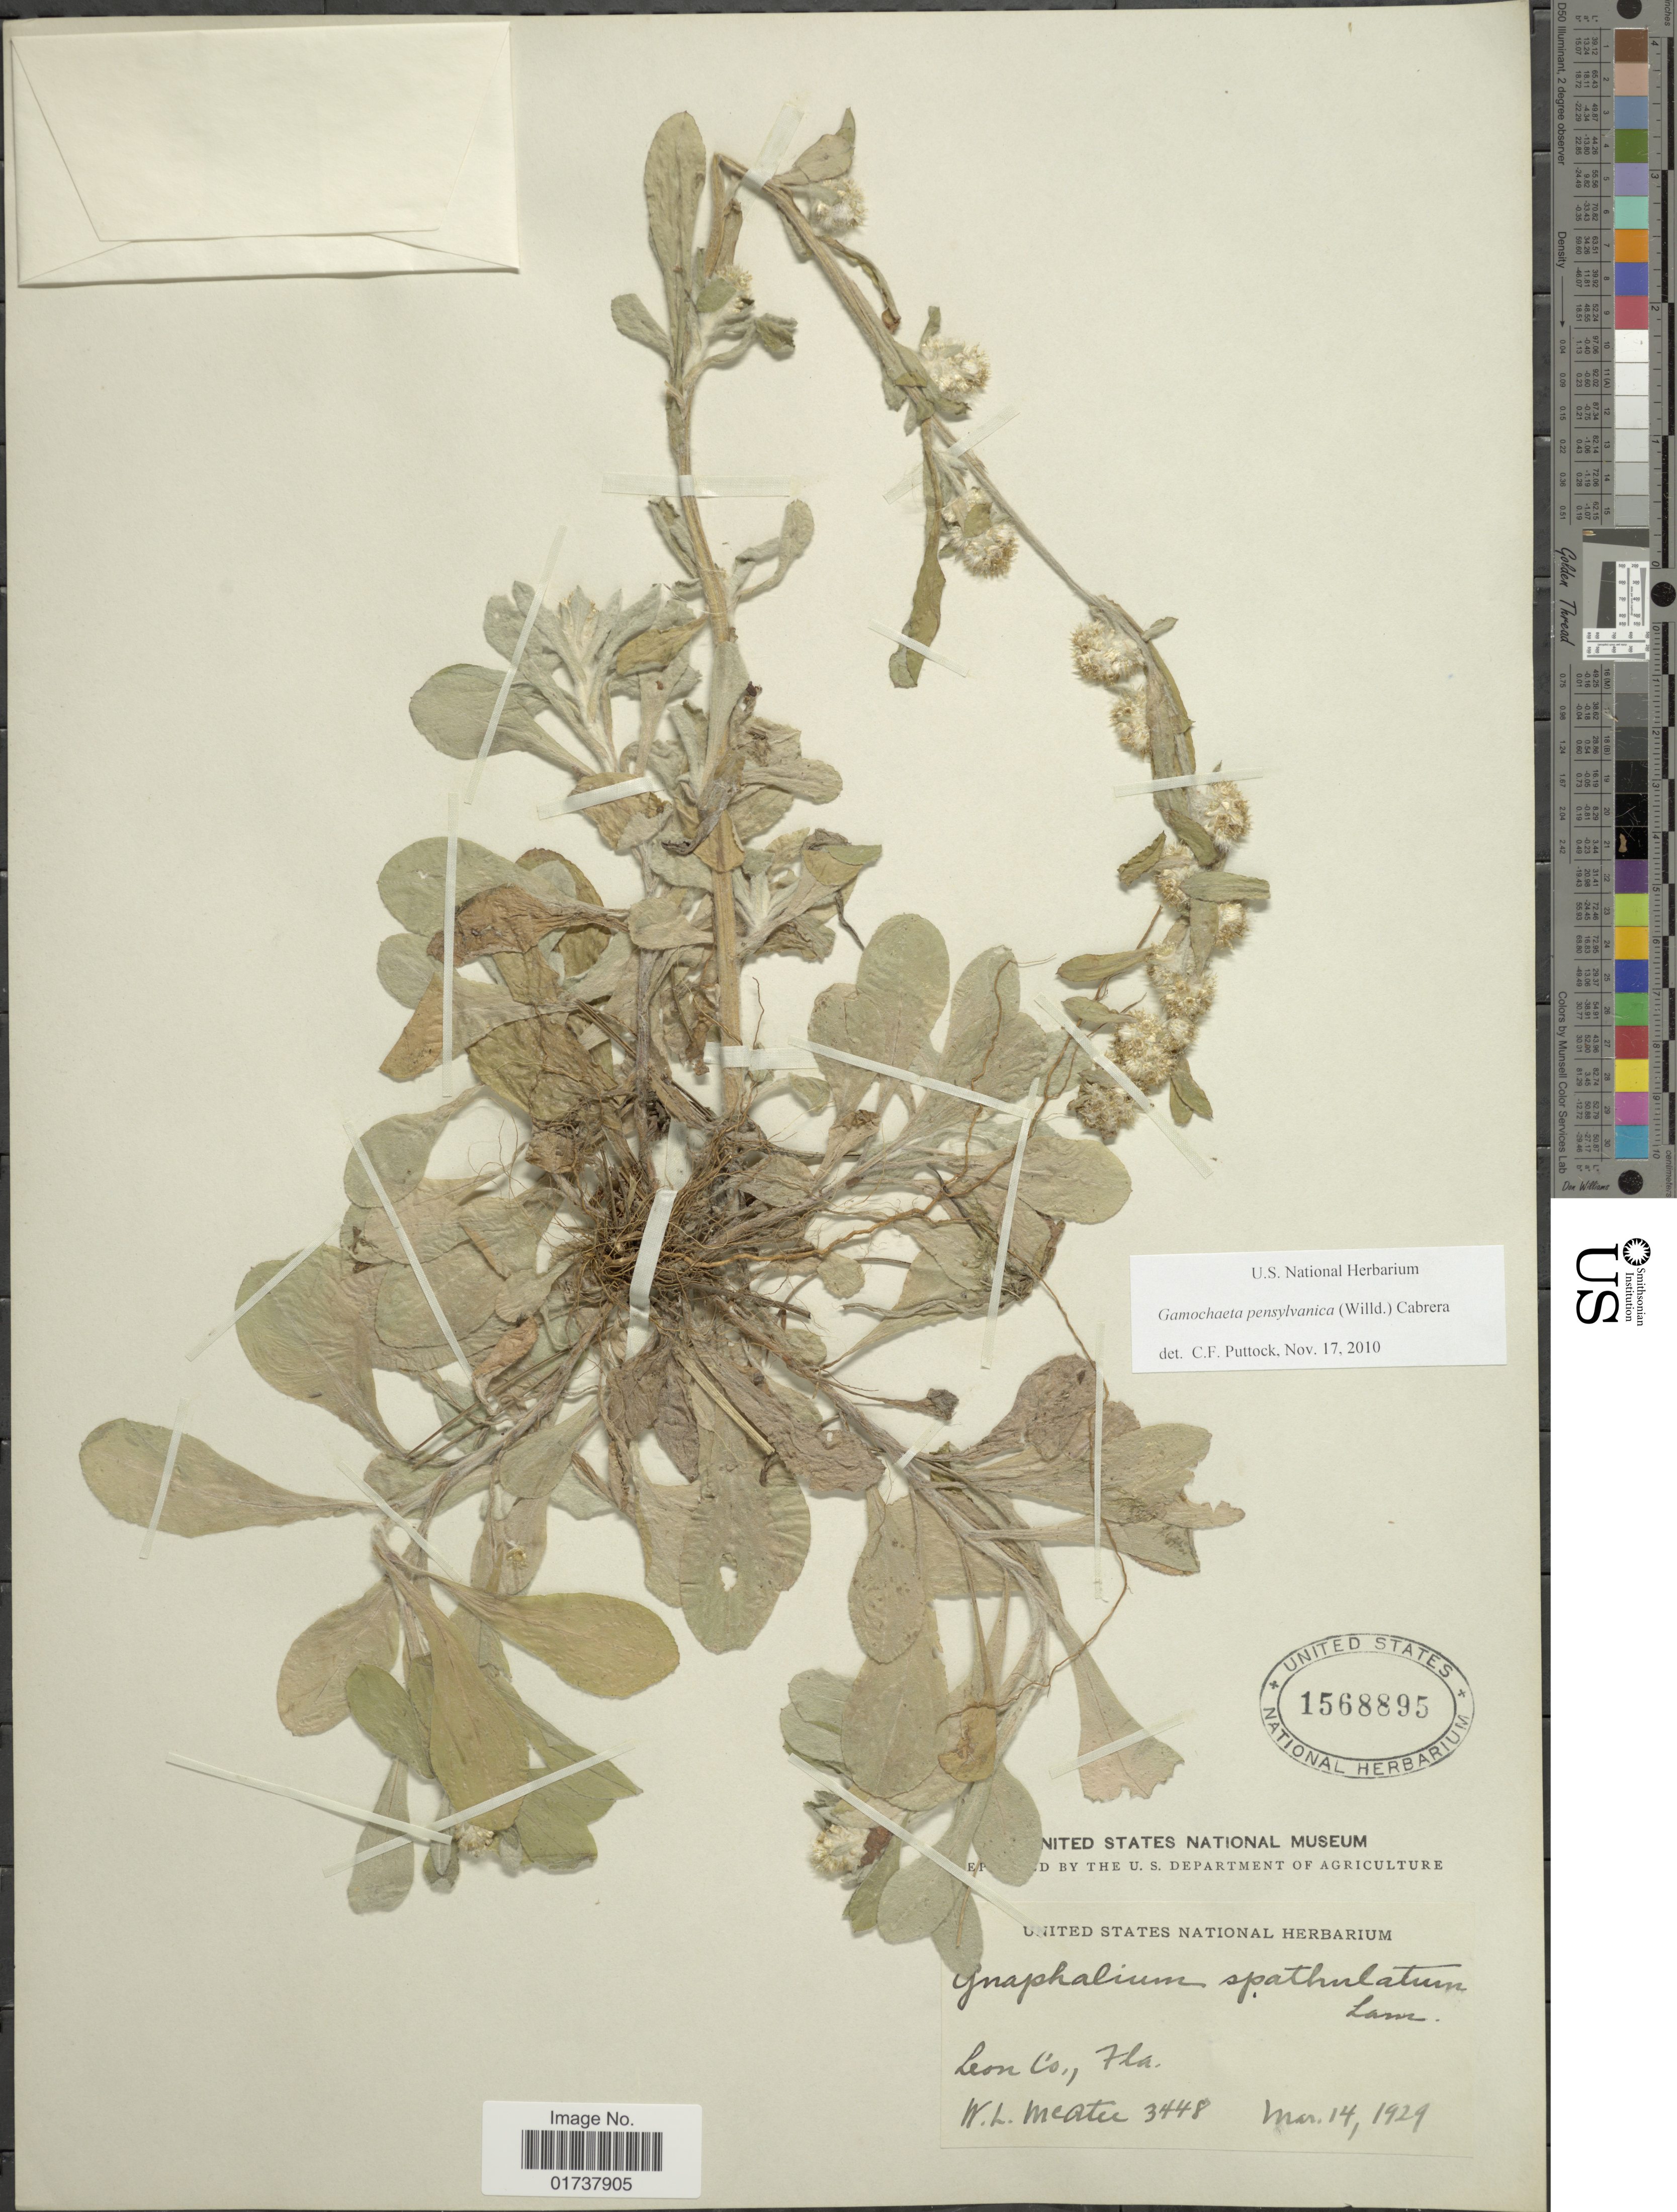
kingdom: Plantae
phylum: Tracheophyta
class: Magnoliopsida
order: Asterales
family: Asteraceae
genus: Gamochaeta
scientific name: Gamochaeta pensylvanica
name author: (Willd.) Cabrera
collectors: W. McAtee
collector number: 3448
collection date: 1929-03-14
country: United States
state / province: Florida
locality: Leon Co., Fla.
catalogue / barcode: US 1568895